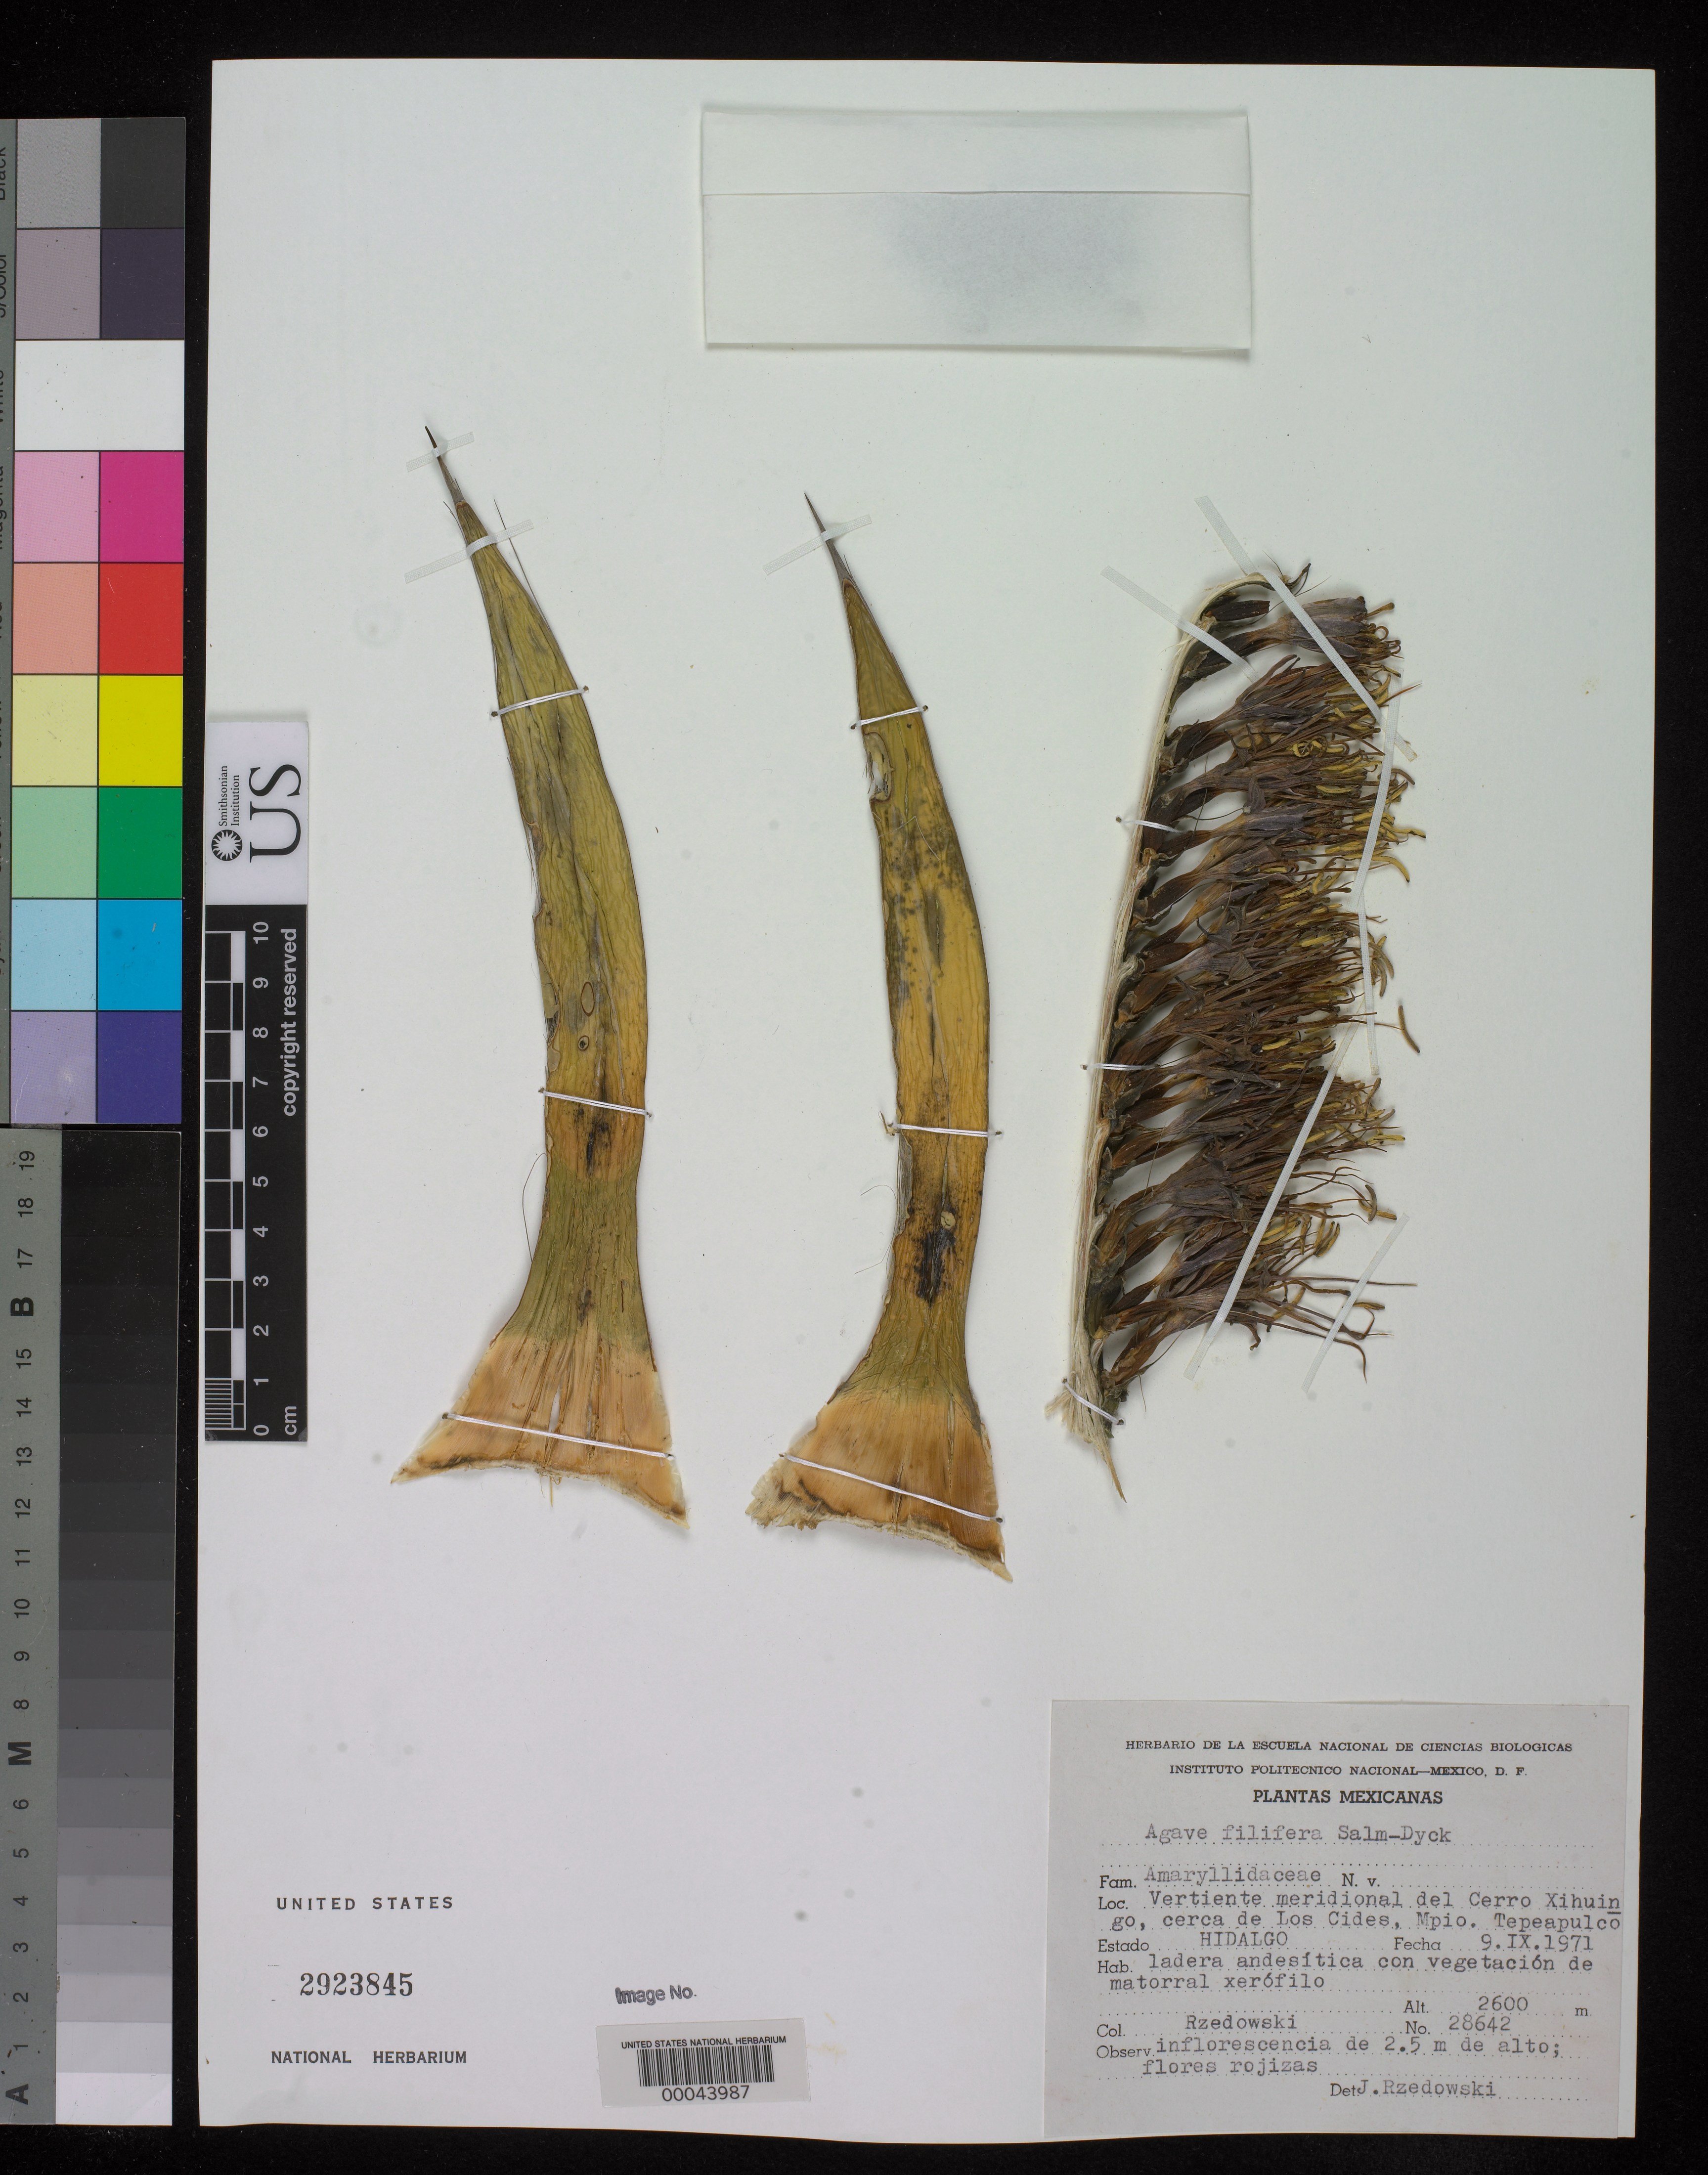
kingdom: Plantae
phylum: Tracheophyta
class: Liliopsida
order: Asparagales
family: Asparagaceae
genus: Agave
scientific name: Agave filifera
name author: Salm-Dyck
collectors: J. Rzedowski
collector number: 28642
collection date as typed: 09 Sep 1971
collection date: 1971-09-09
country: Mexico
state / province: Hidalgo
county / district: Tepeapulco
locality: Southern slope of Cerro Xihuingo, Los Cides farm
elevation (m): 2600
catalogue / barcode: US 2923845